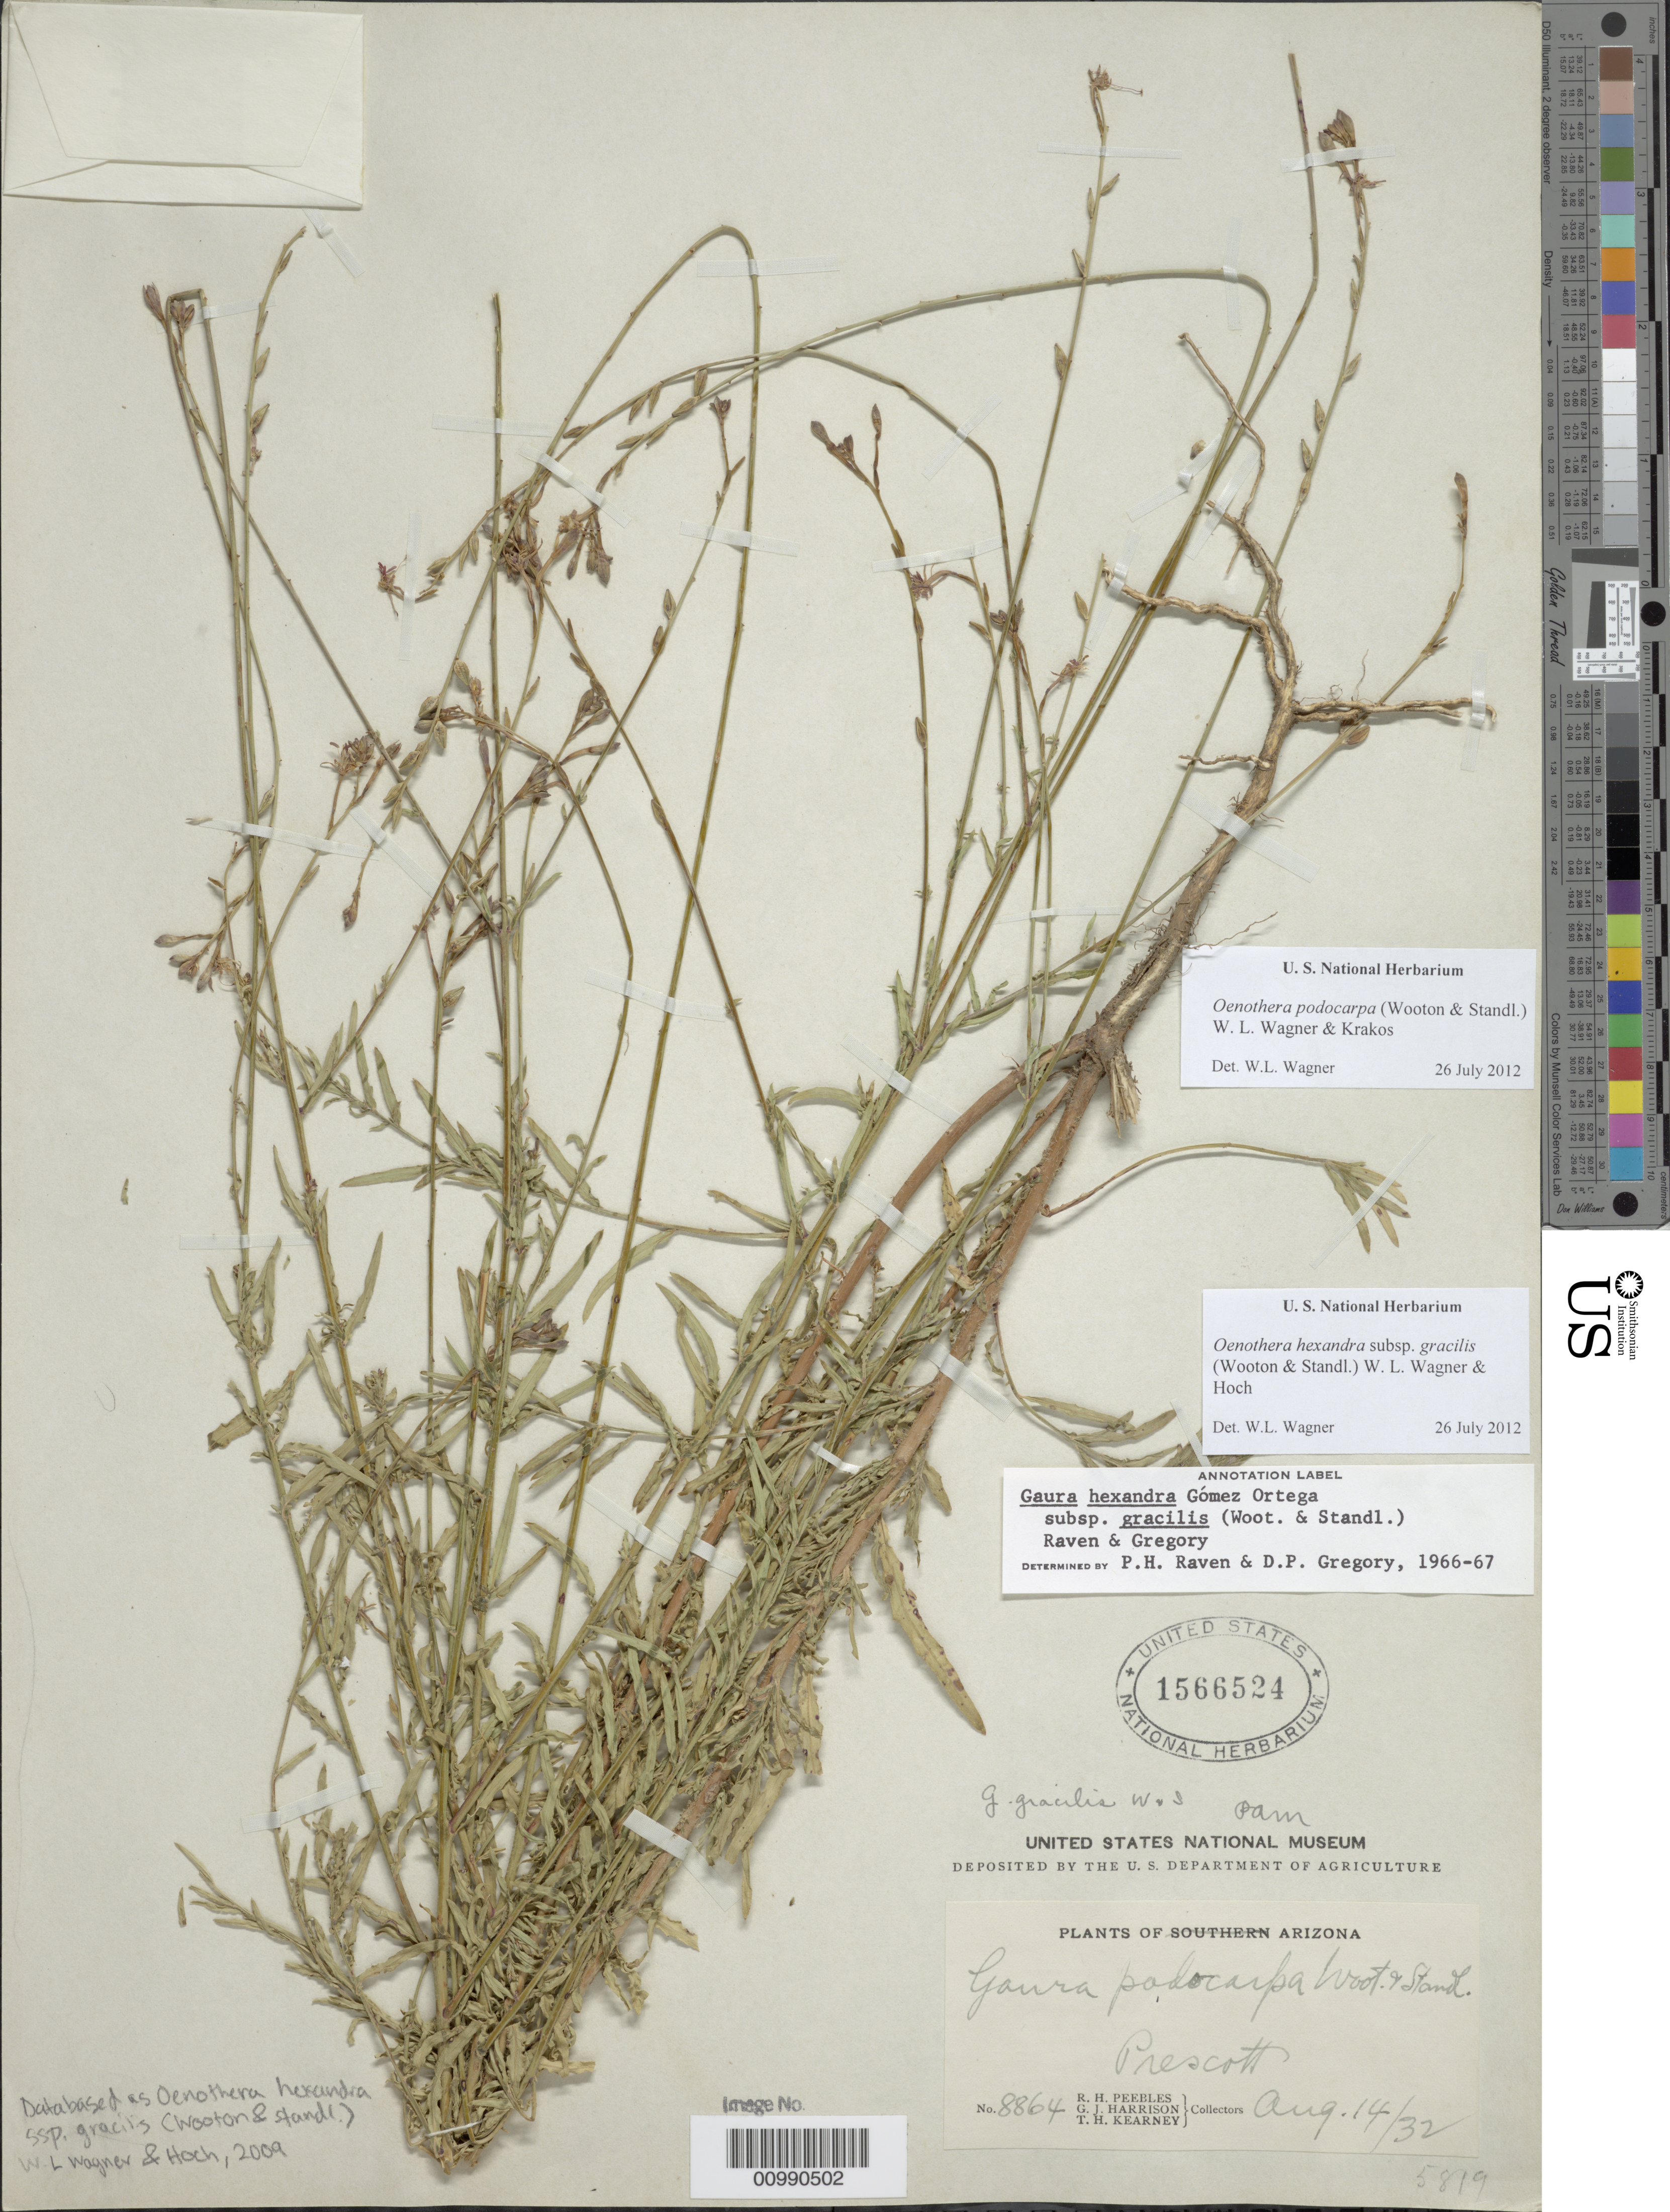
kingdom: Plantae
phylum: Tracheophyta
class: Magnoliopsida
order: Myrtales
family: Onagraceae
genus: Oenothera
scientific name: Oenothera podocarpa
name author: (Wooton & Standl.) Krakos & W.L. Wagner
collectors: R. H. Peebles & G. J. Harrison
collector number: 8864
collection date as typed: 14 Aug 1932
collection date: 1932-08-14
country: United States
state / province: Arizona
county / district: Yavapai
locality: Prescott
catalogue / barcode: US 1566524